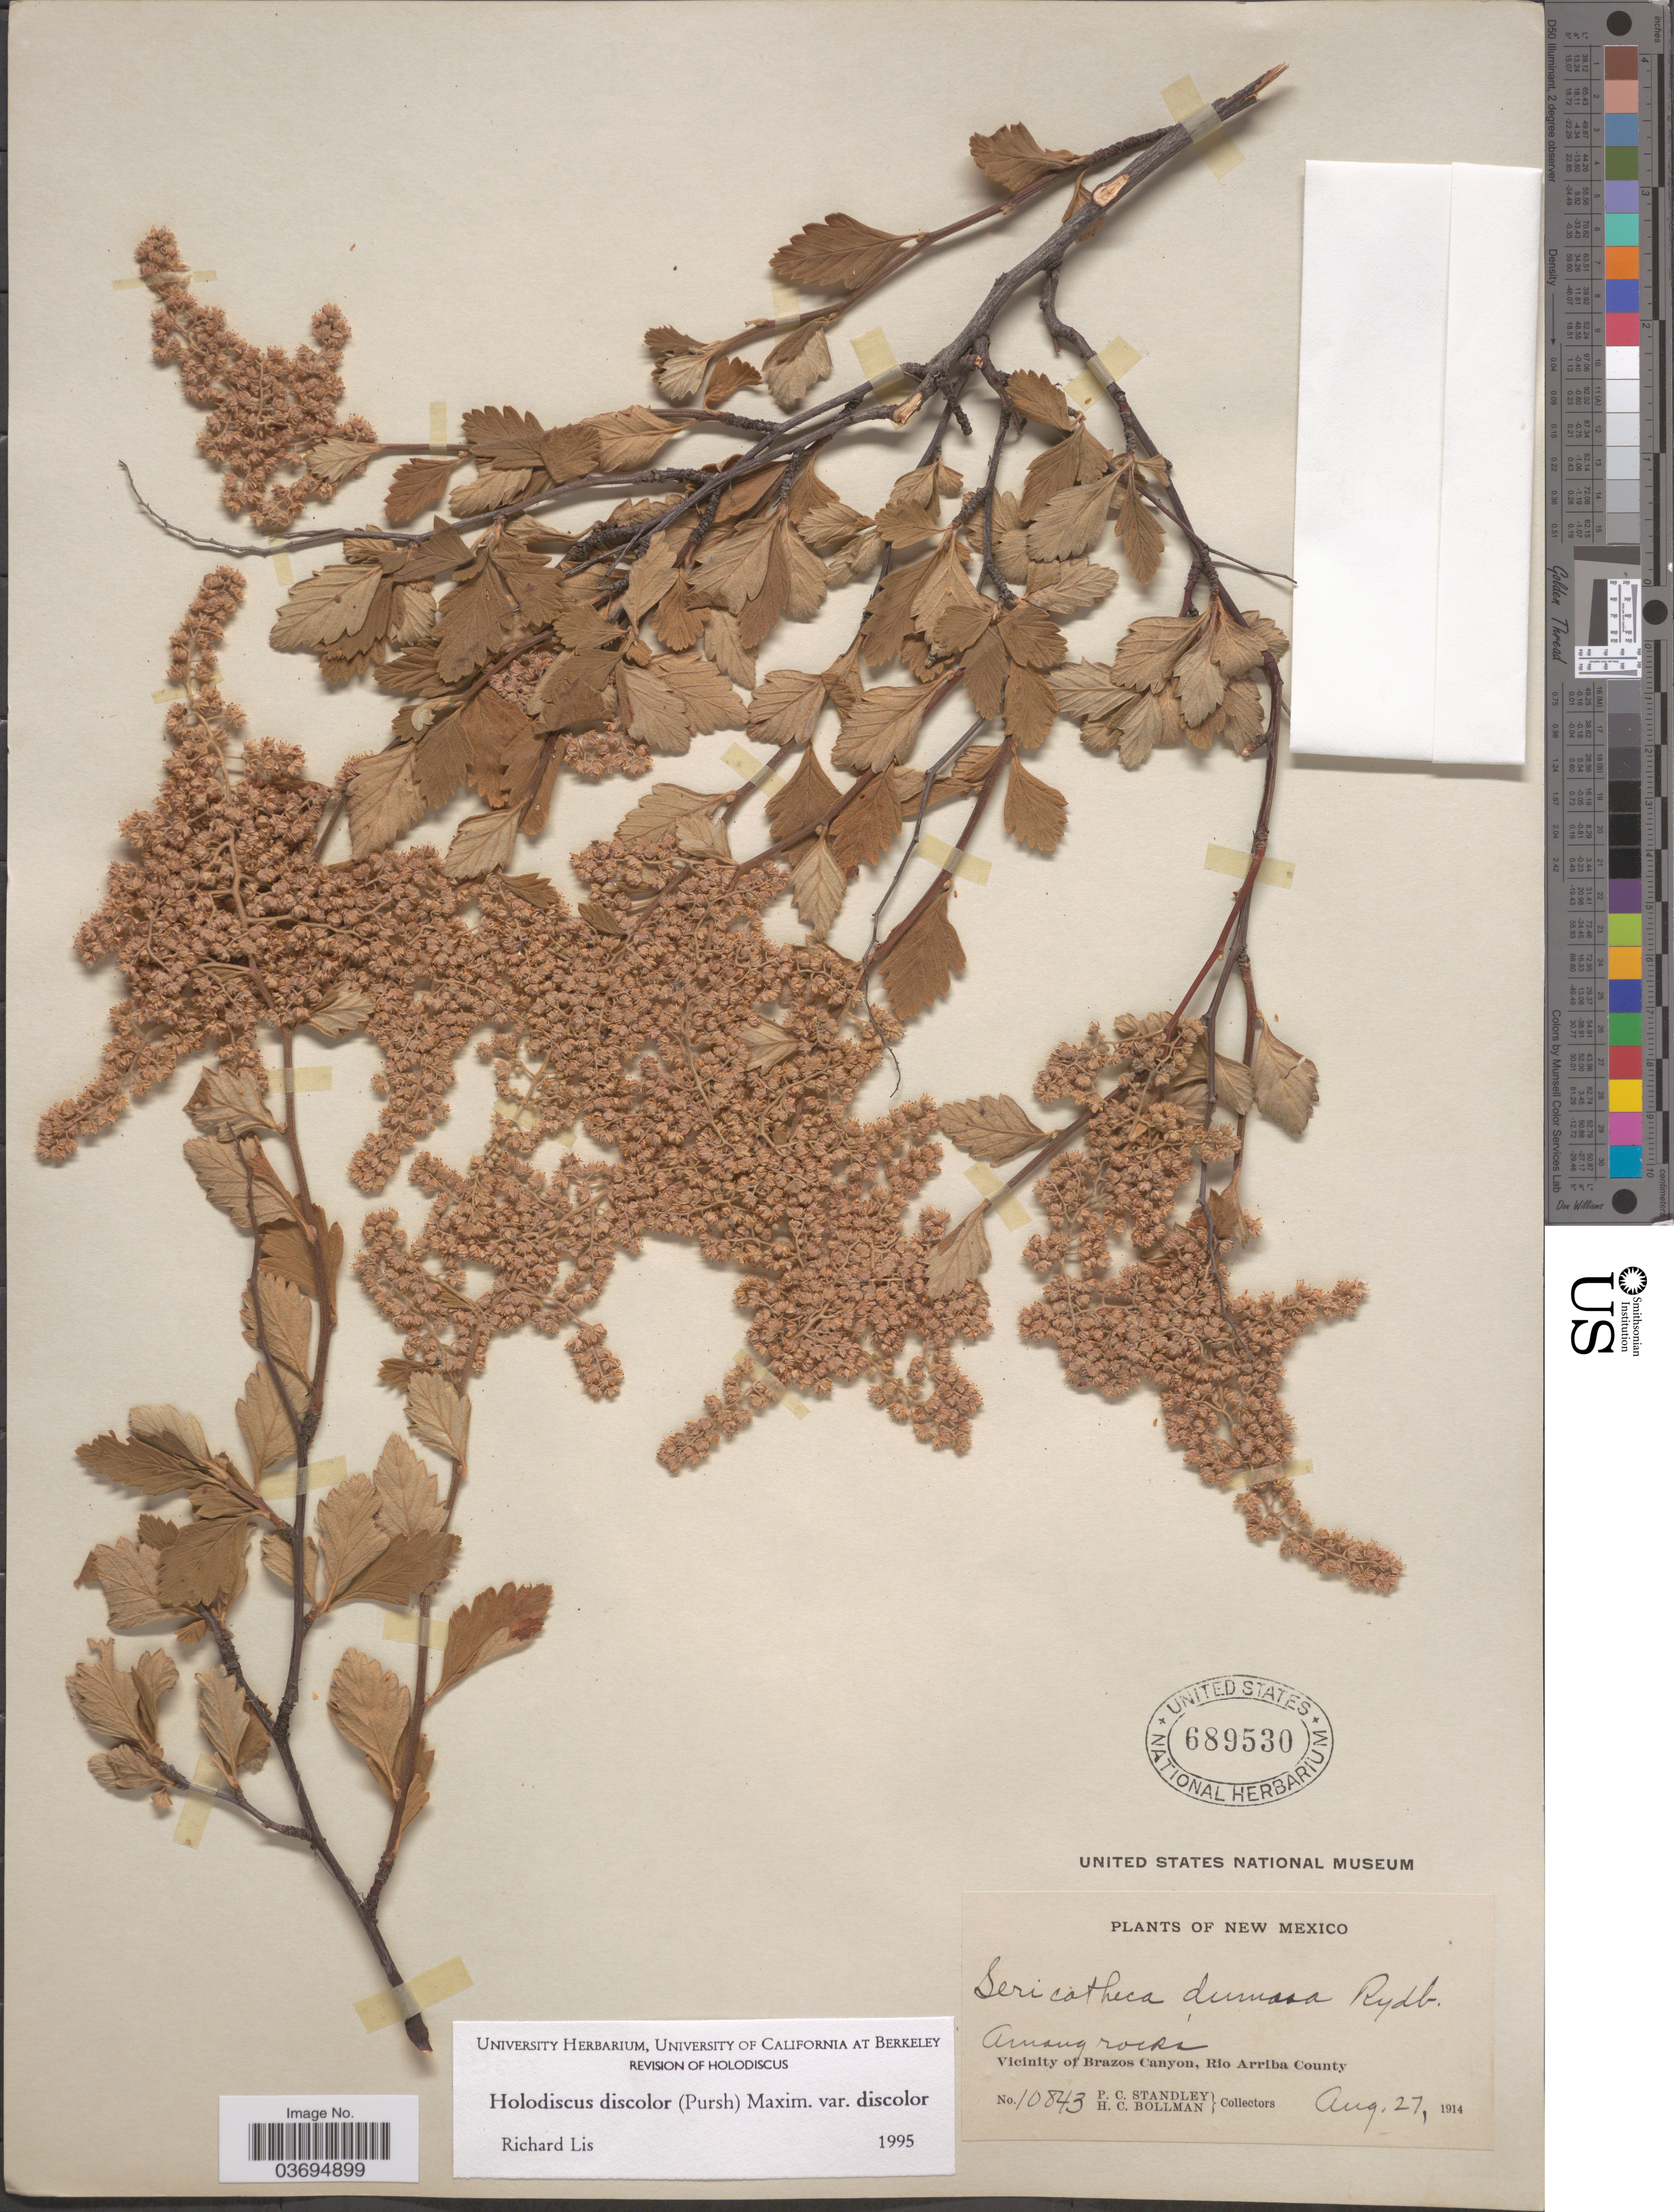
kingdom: Plantae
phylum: Tracheophyta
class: Magnoliopsida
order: Rosales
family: Rosaceae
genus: Holodiscus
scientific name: Holodiscus discolor var. discolor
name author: (Pursh) Maxim.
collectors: P. C. Standley & H. C. Bollman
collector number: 10843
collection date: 1914-08-27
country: United States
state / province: New Mexico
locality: Vicinity of Brazos Canyon, Rio Arriba County.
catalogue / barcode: US 689530